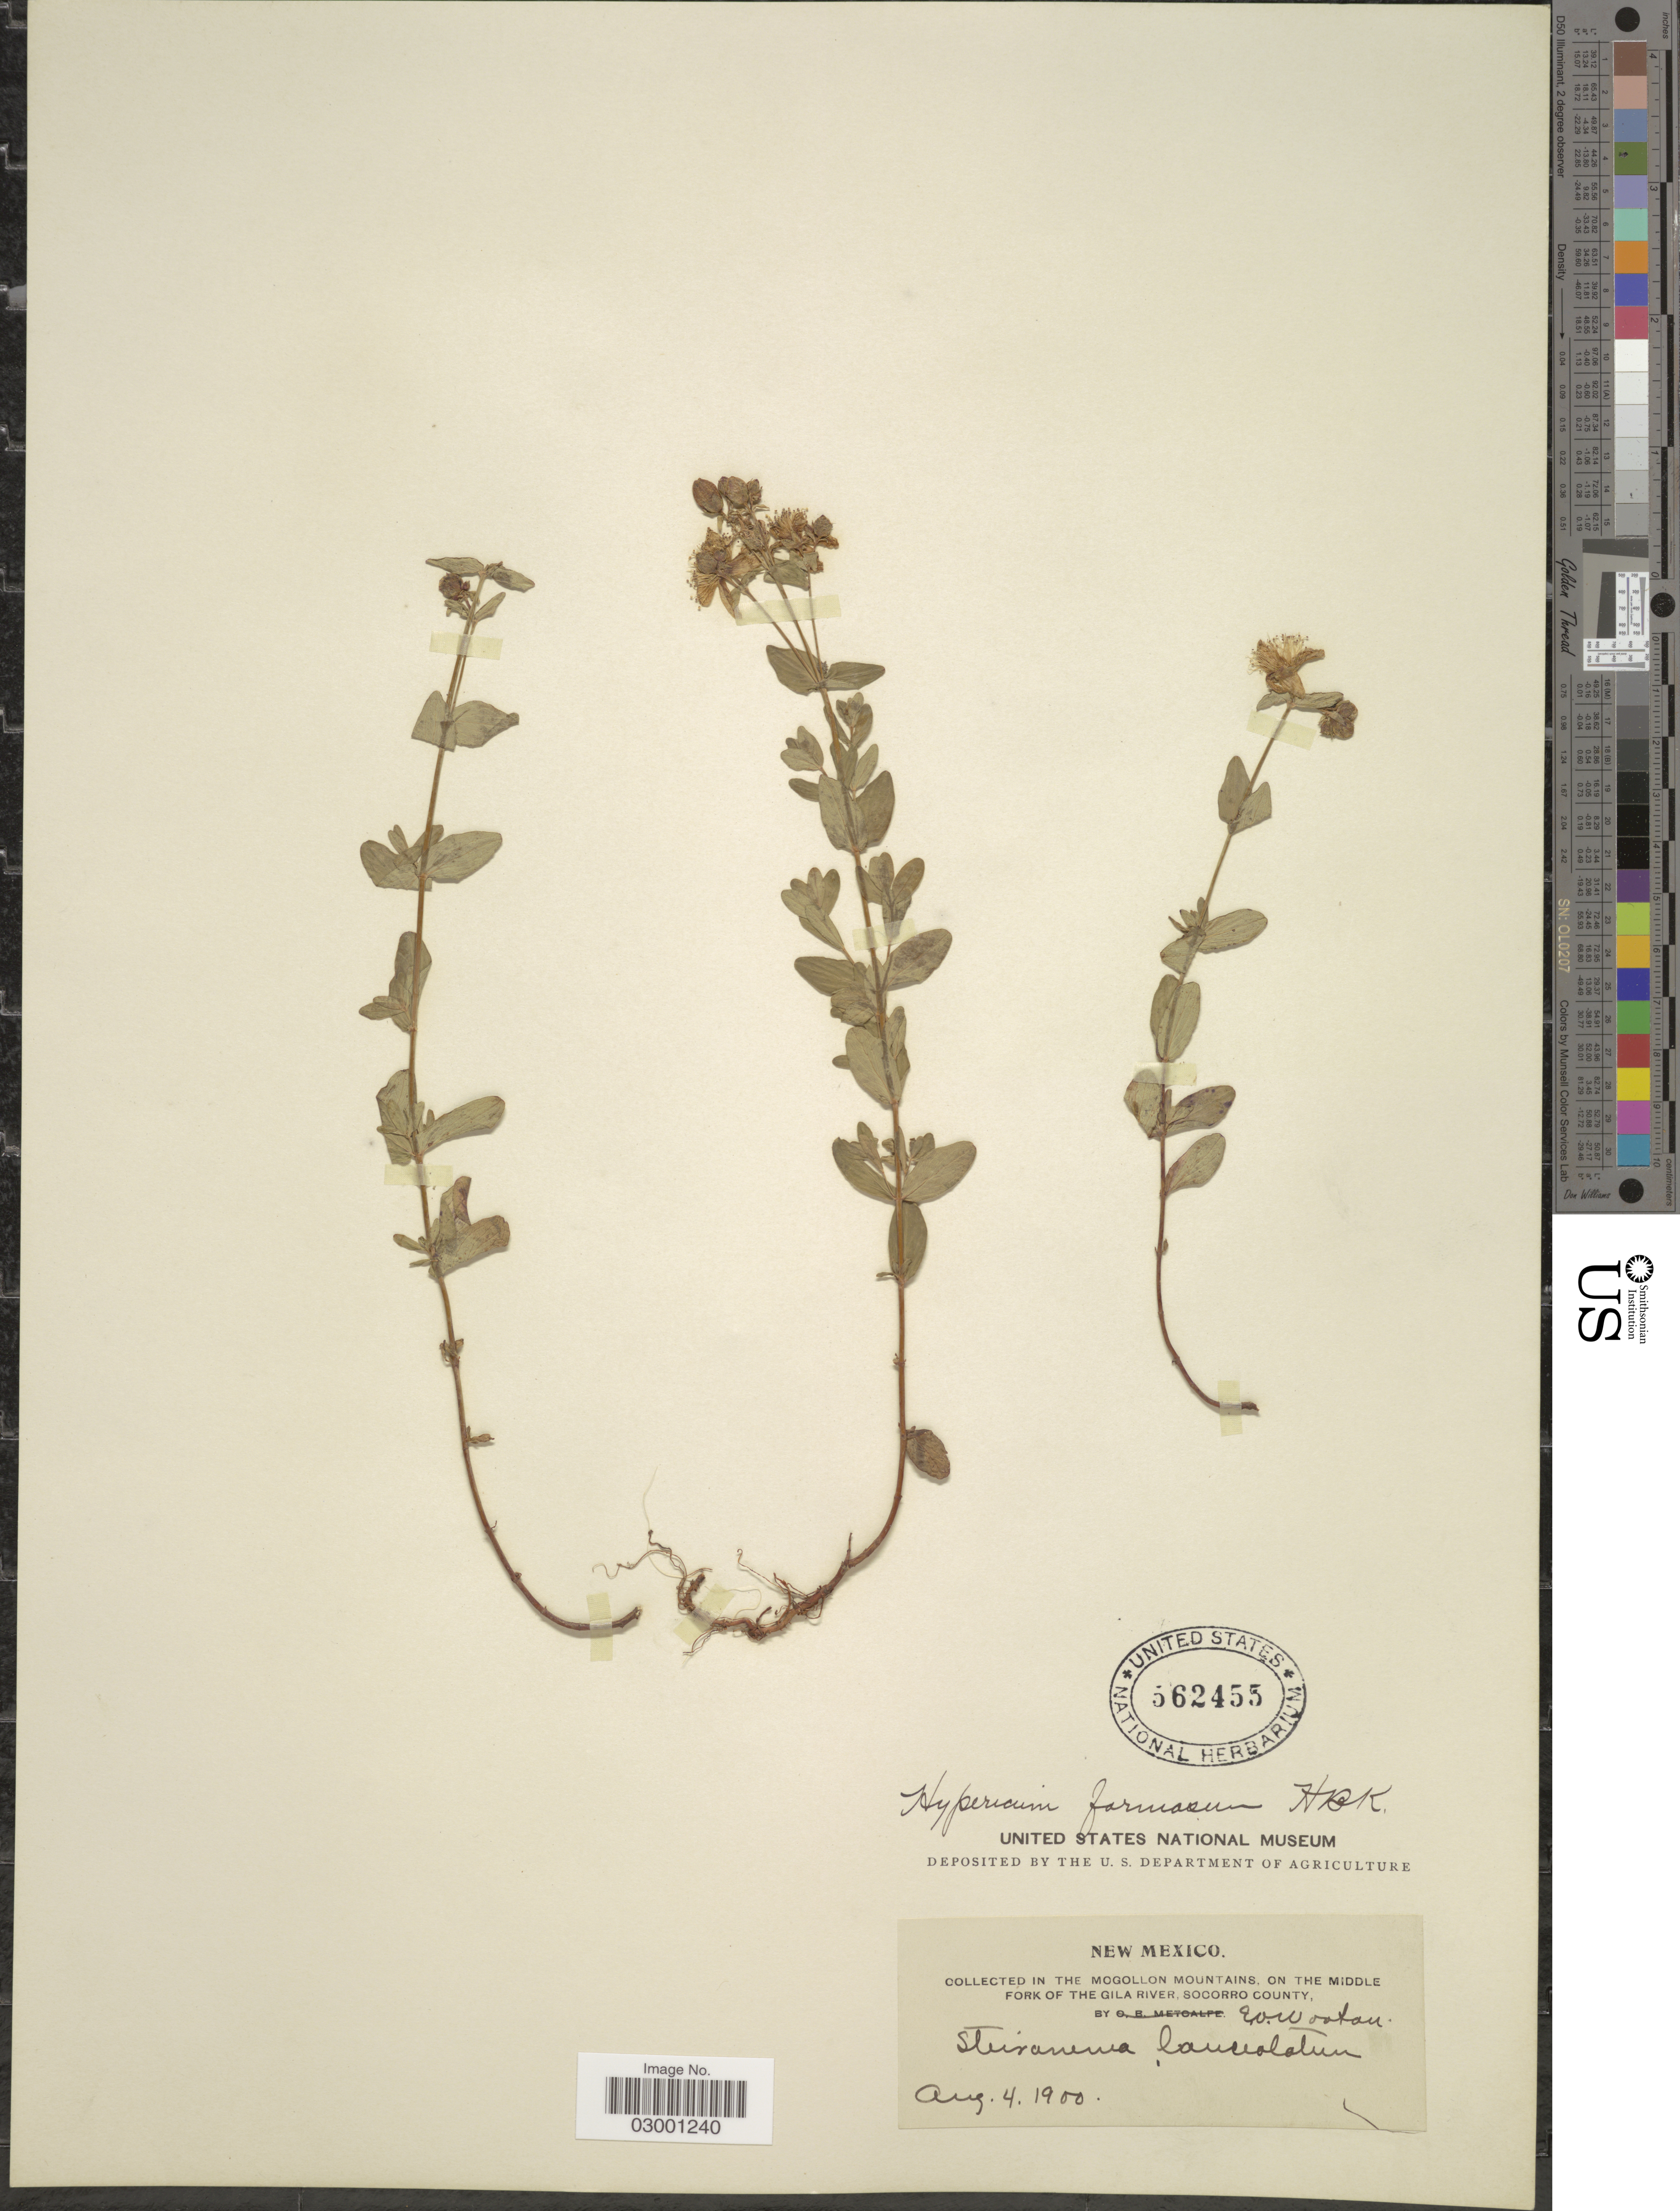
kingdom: Plantae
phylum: Tracheophyta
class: Magnoliopsida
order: Malpighiales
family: Hypericaceae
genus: Hypericum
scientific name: Hypericum formosum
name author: Kunth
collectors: E. O. Wooton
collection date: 1900-08-04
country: United States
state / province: New Mexico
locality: In the Mogollon Mountains, on the Middle Fork of the Gila River, Socorro County.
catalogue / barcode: US 562455